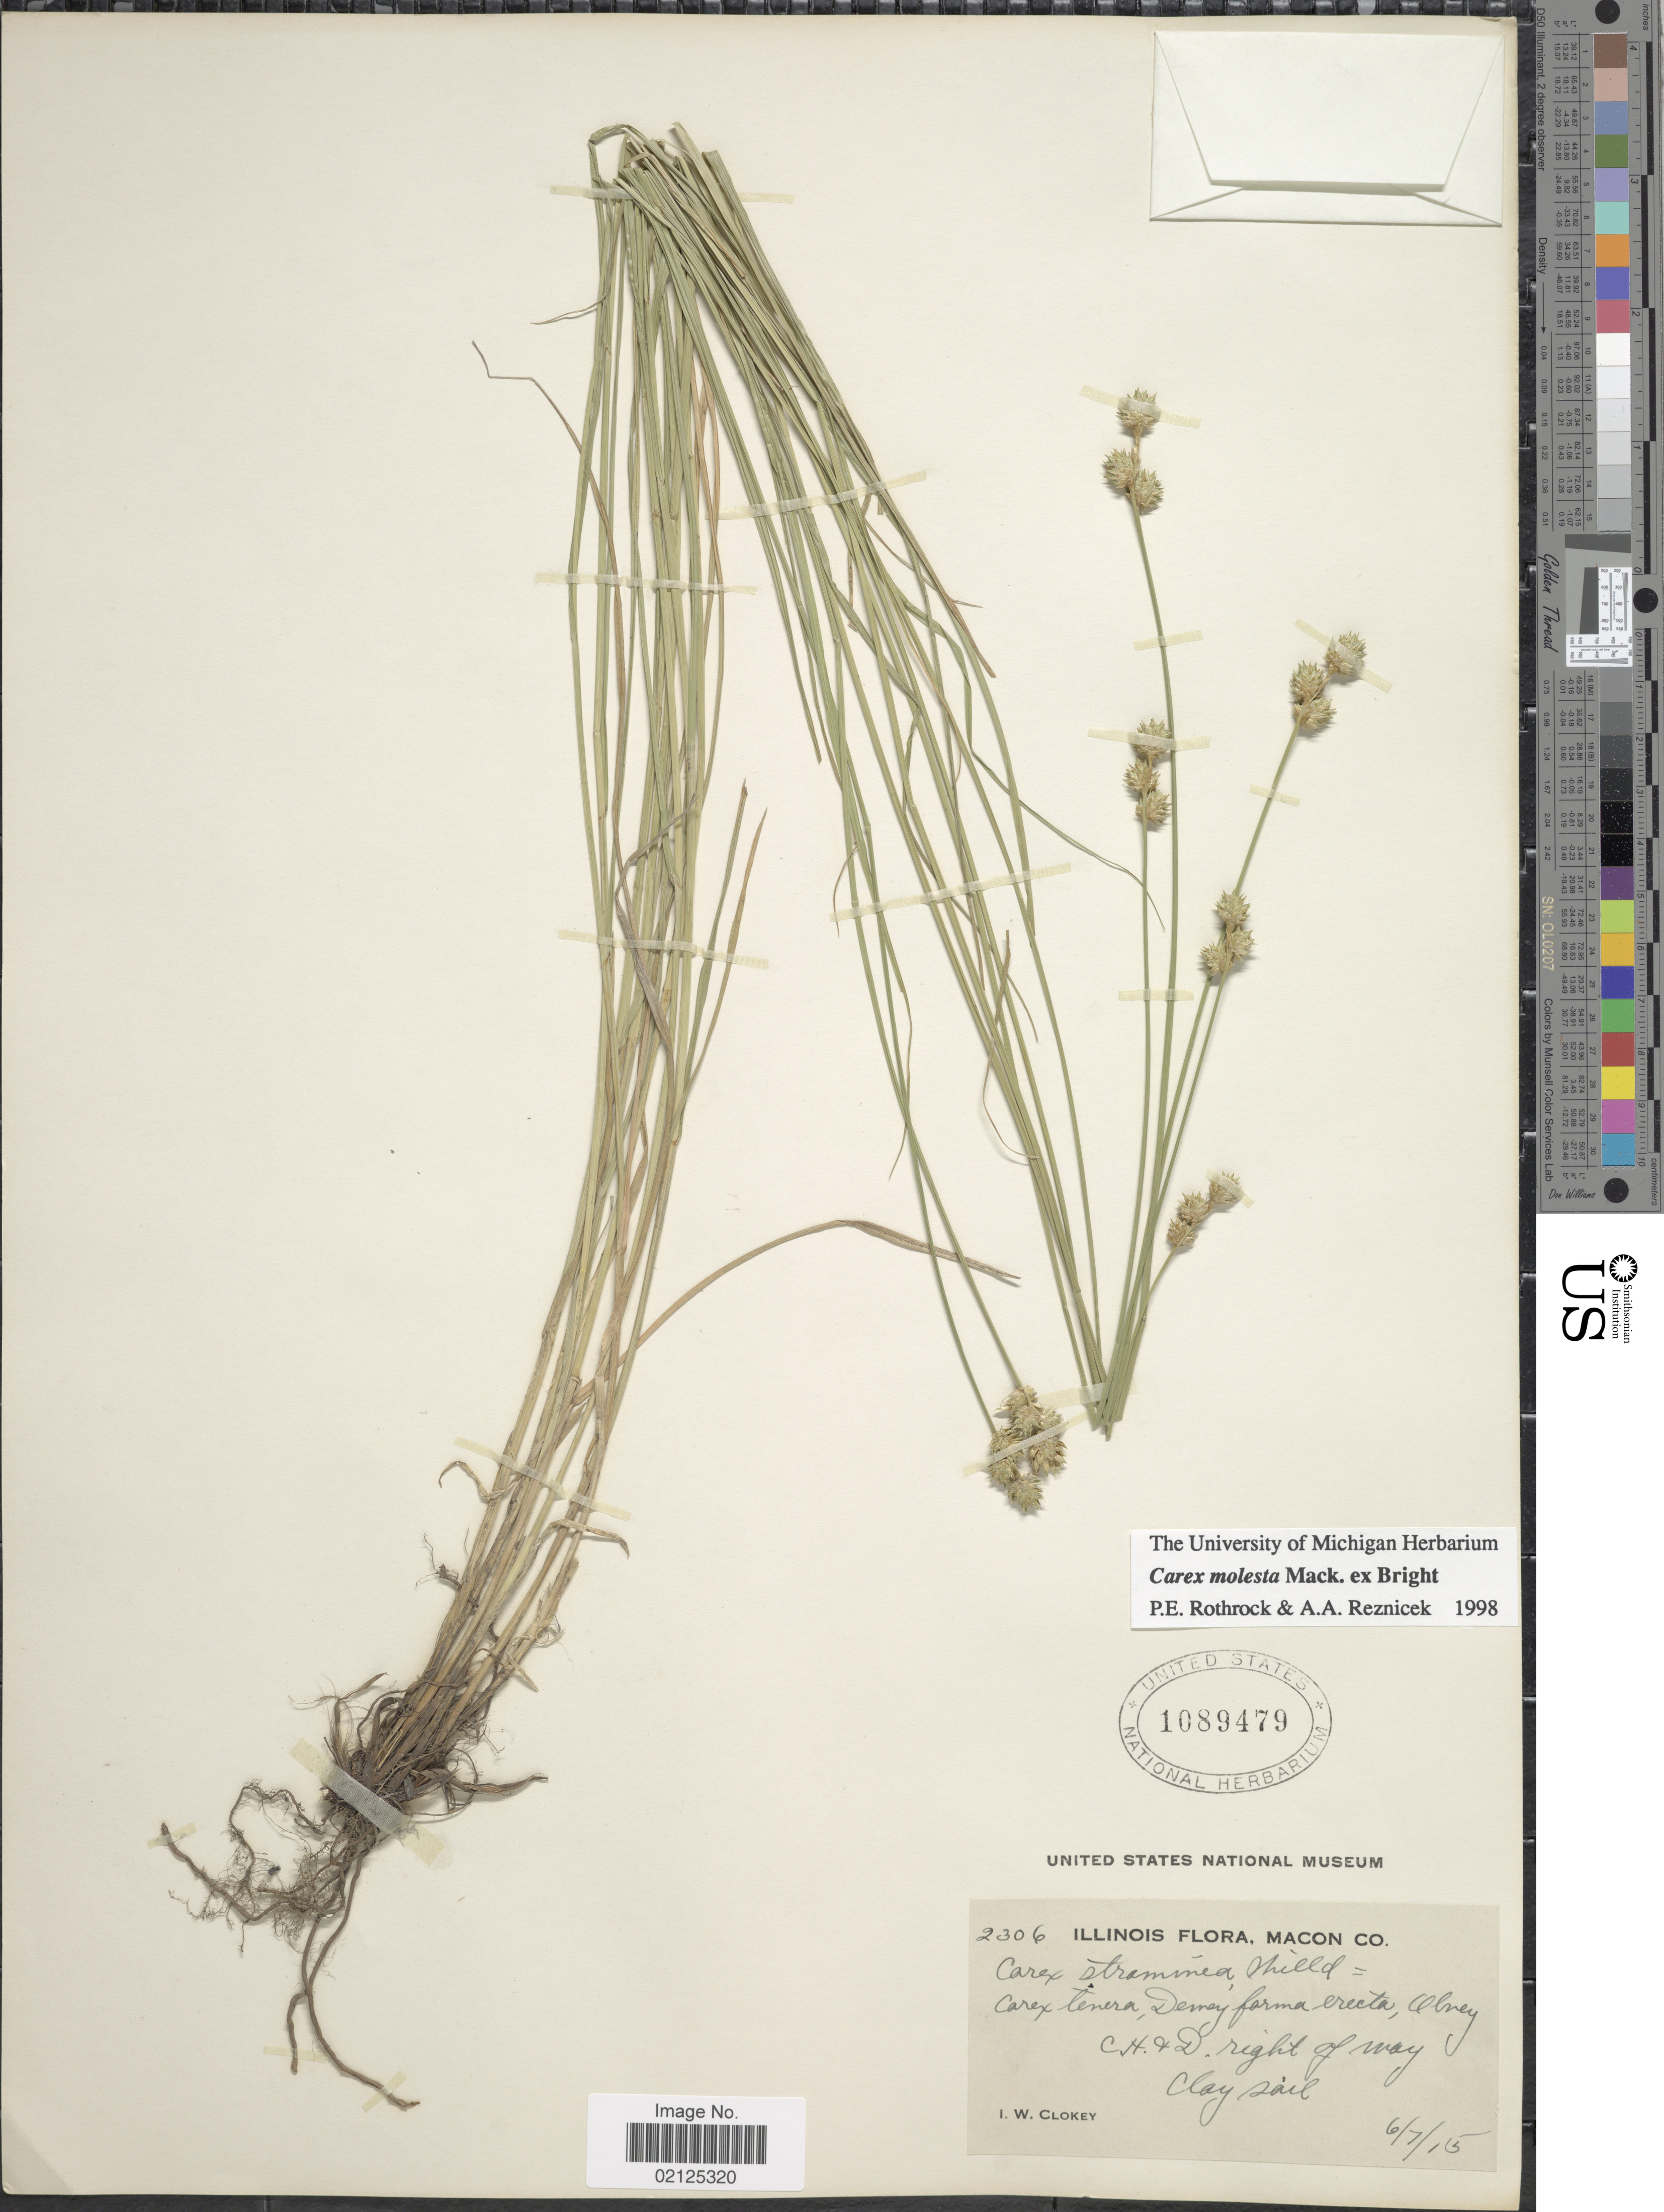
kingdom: Plantae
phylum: Tracheophyta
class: Liliopsida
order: Poales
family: Cyperaceae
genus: Carex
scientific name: Carex molesta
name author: Mack.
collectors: I. W. Clokey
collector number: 2306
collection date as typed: Transcribed d/m/y: 7/6/15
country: United States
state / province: Illinois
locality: Macon Co, C. H. & D. right of way Clay soil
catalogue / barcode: US 1089479